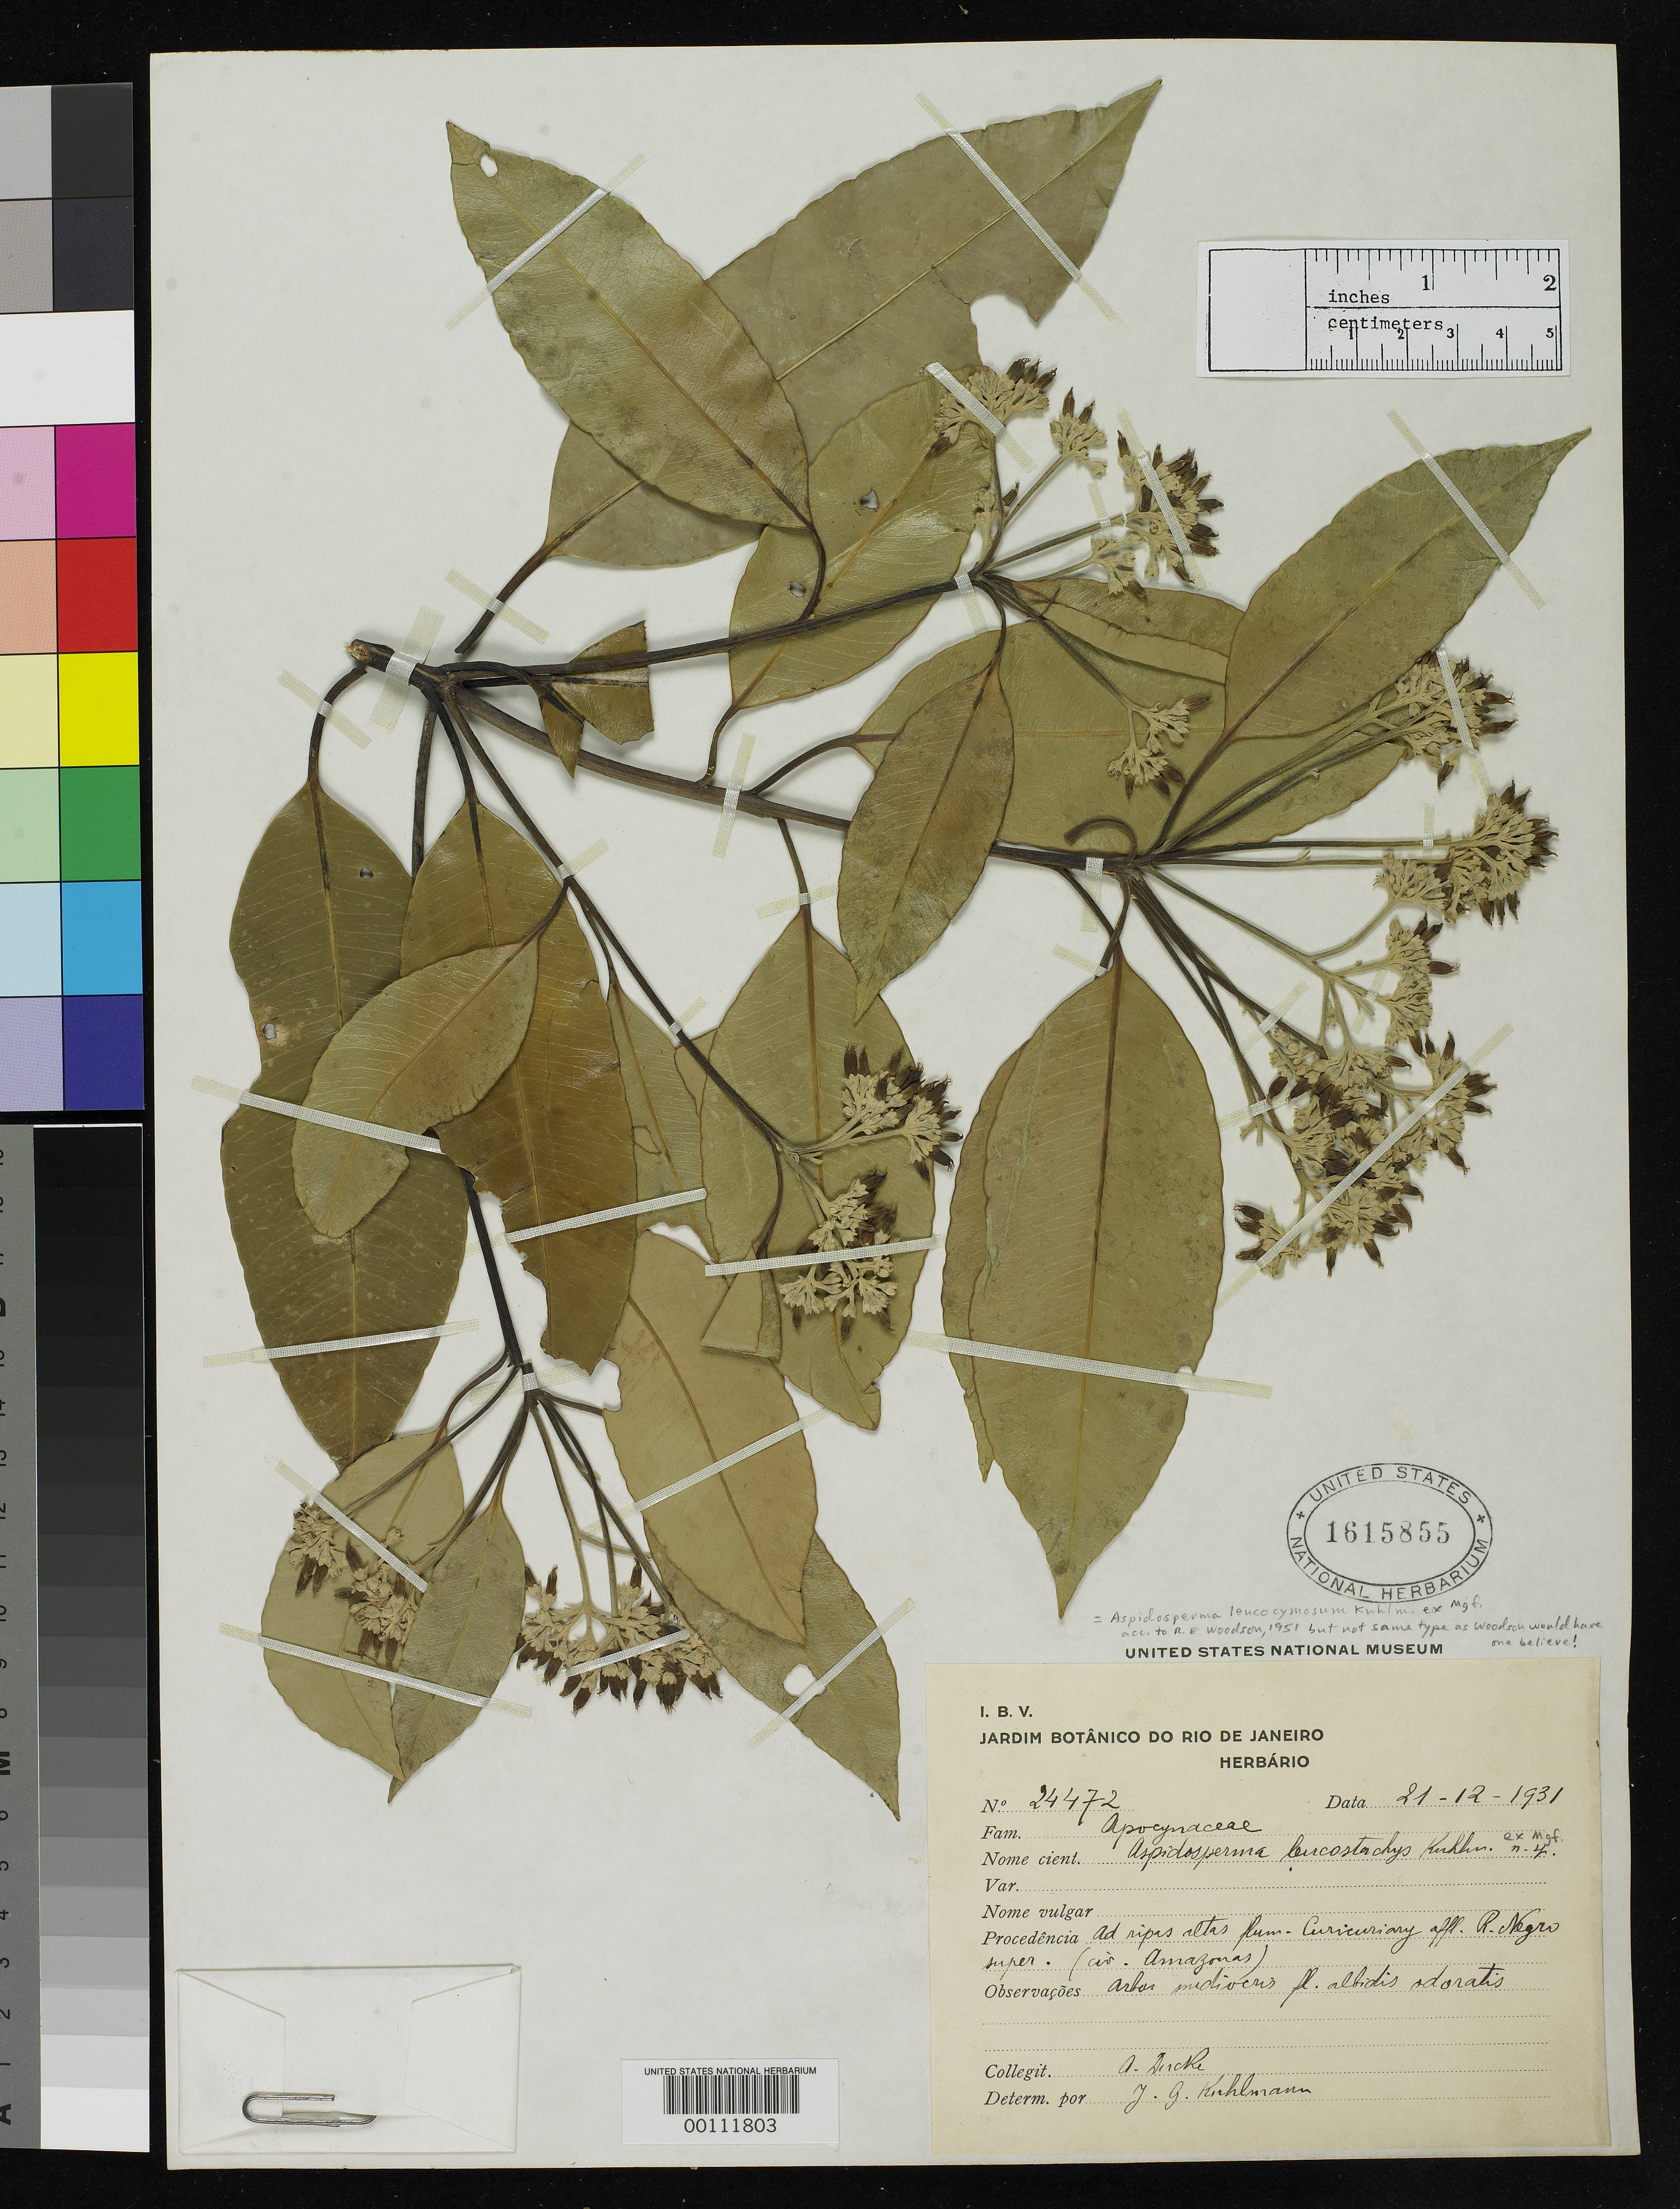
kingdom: Plantae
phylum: Tracheophyta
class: Magnoliopsida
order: Gentianales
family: Apocynaceae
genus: Aspidosperma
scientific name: Aspidosperma leucostachys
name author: Kuhlm. ex Markgr.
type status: Type Collection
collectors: A. Ducke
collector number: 24472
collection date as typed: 21 Dec 1931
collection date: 1931-12-21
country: Brazil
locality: Rio Negro.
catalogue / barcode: US 1615855